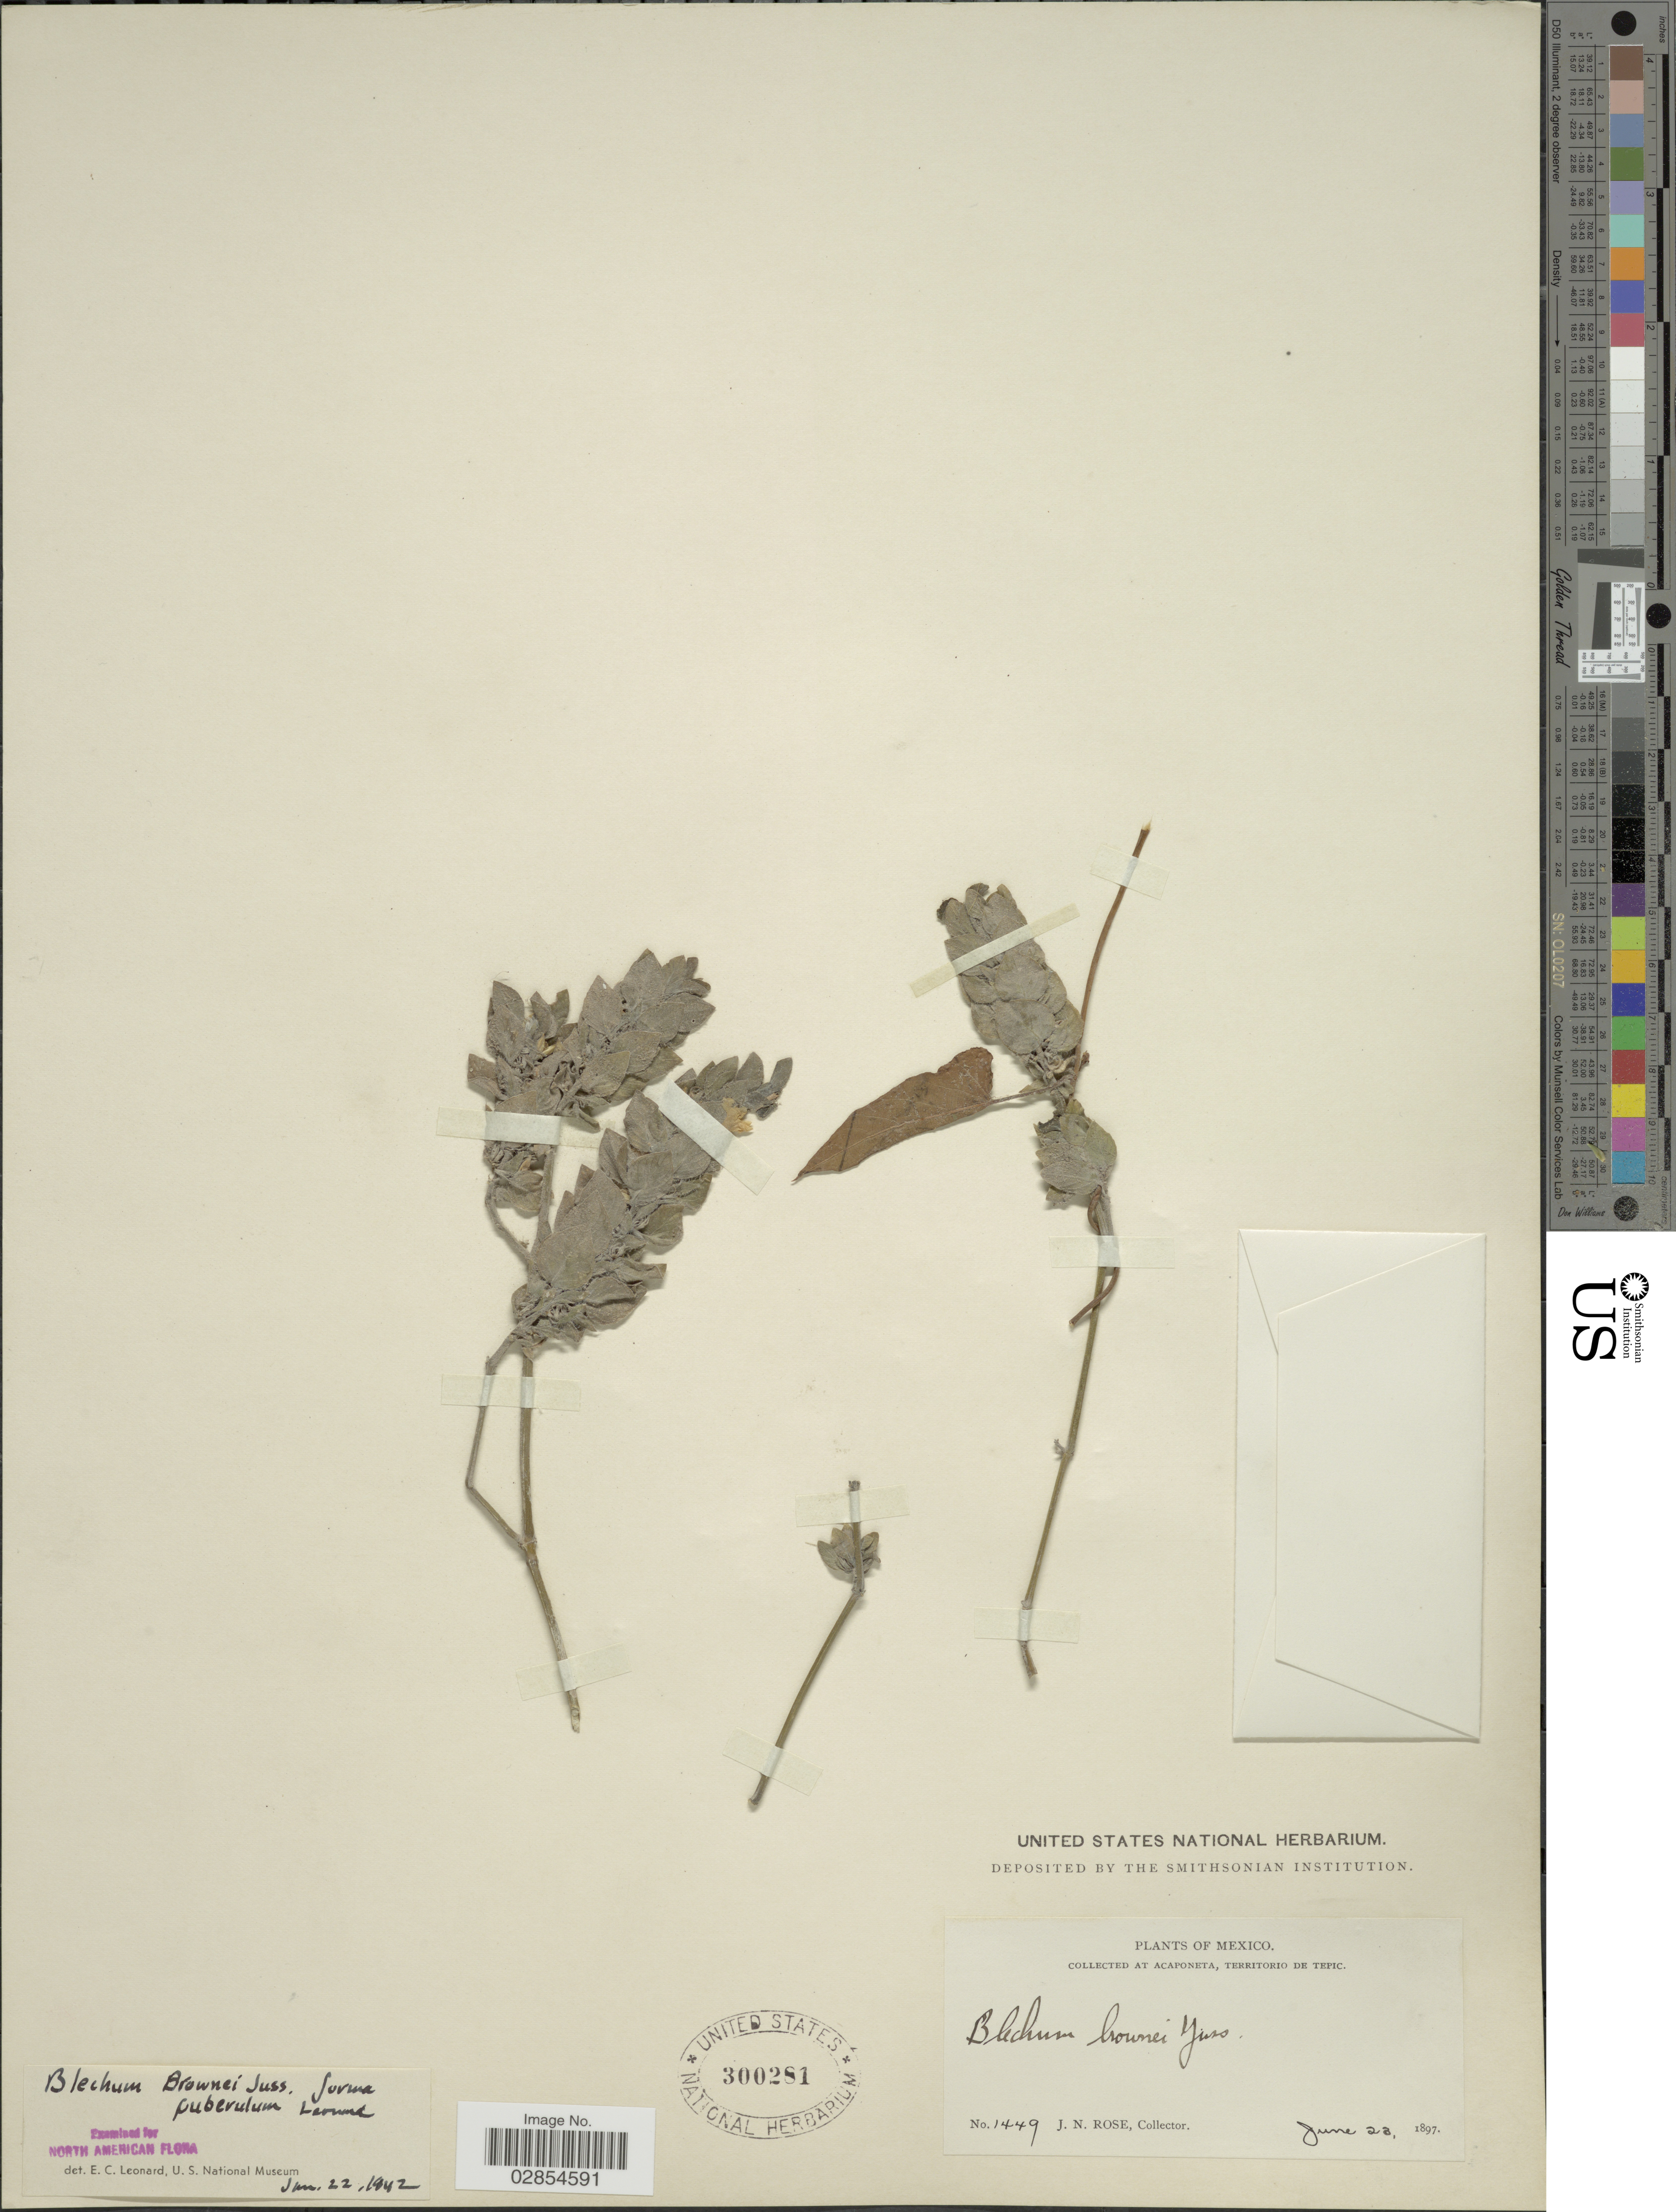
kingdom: Plantae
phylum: Tracheophyta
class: Magnoliopsida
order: Lamiales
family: Acanthaceae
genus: Blechum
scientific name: Blechum pyramidatum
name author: (Lam.) Urb.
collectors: J. N. Rose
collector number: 1449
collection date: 1897-06-23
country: Mexico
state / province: Nayarit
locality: At Acaponeta, Territorio de Tepic.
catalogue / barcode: US 300281